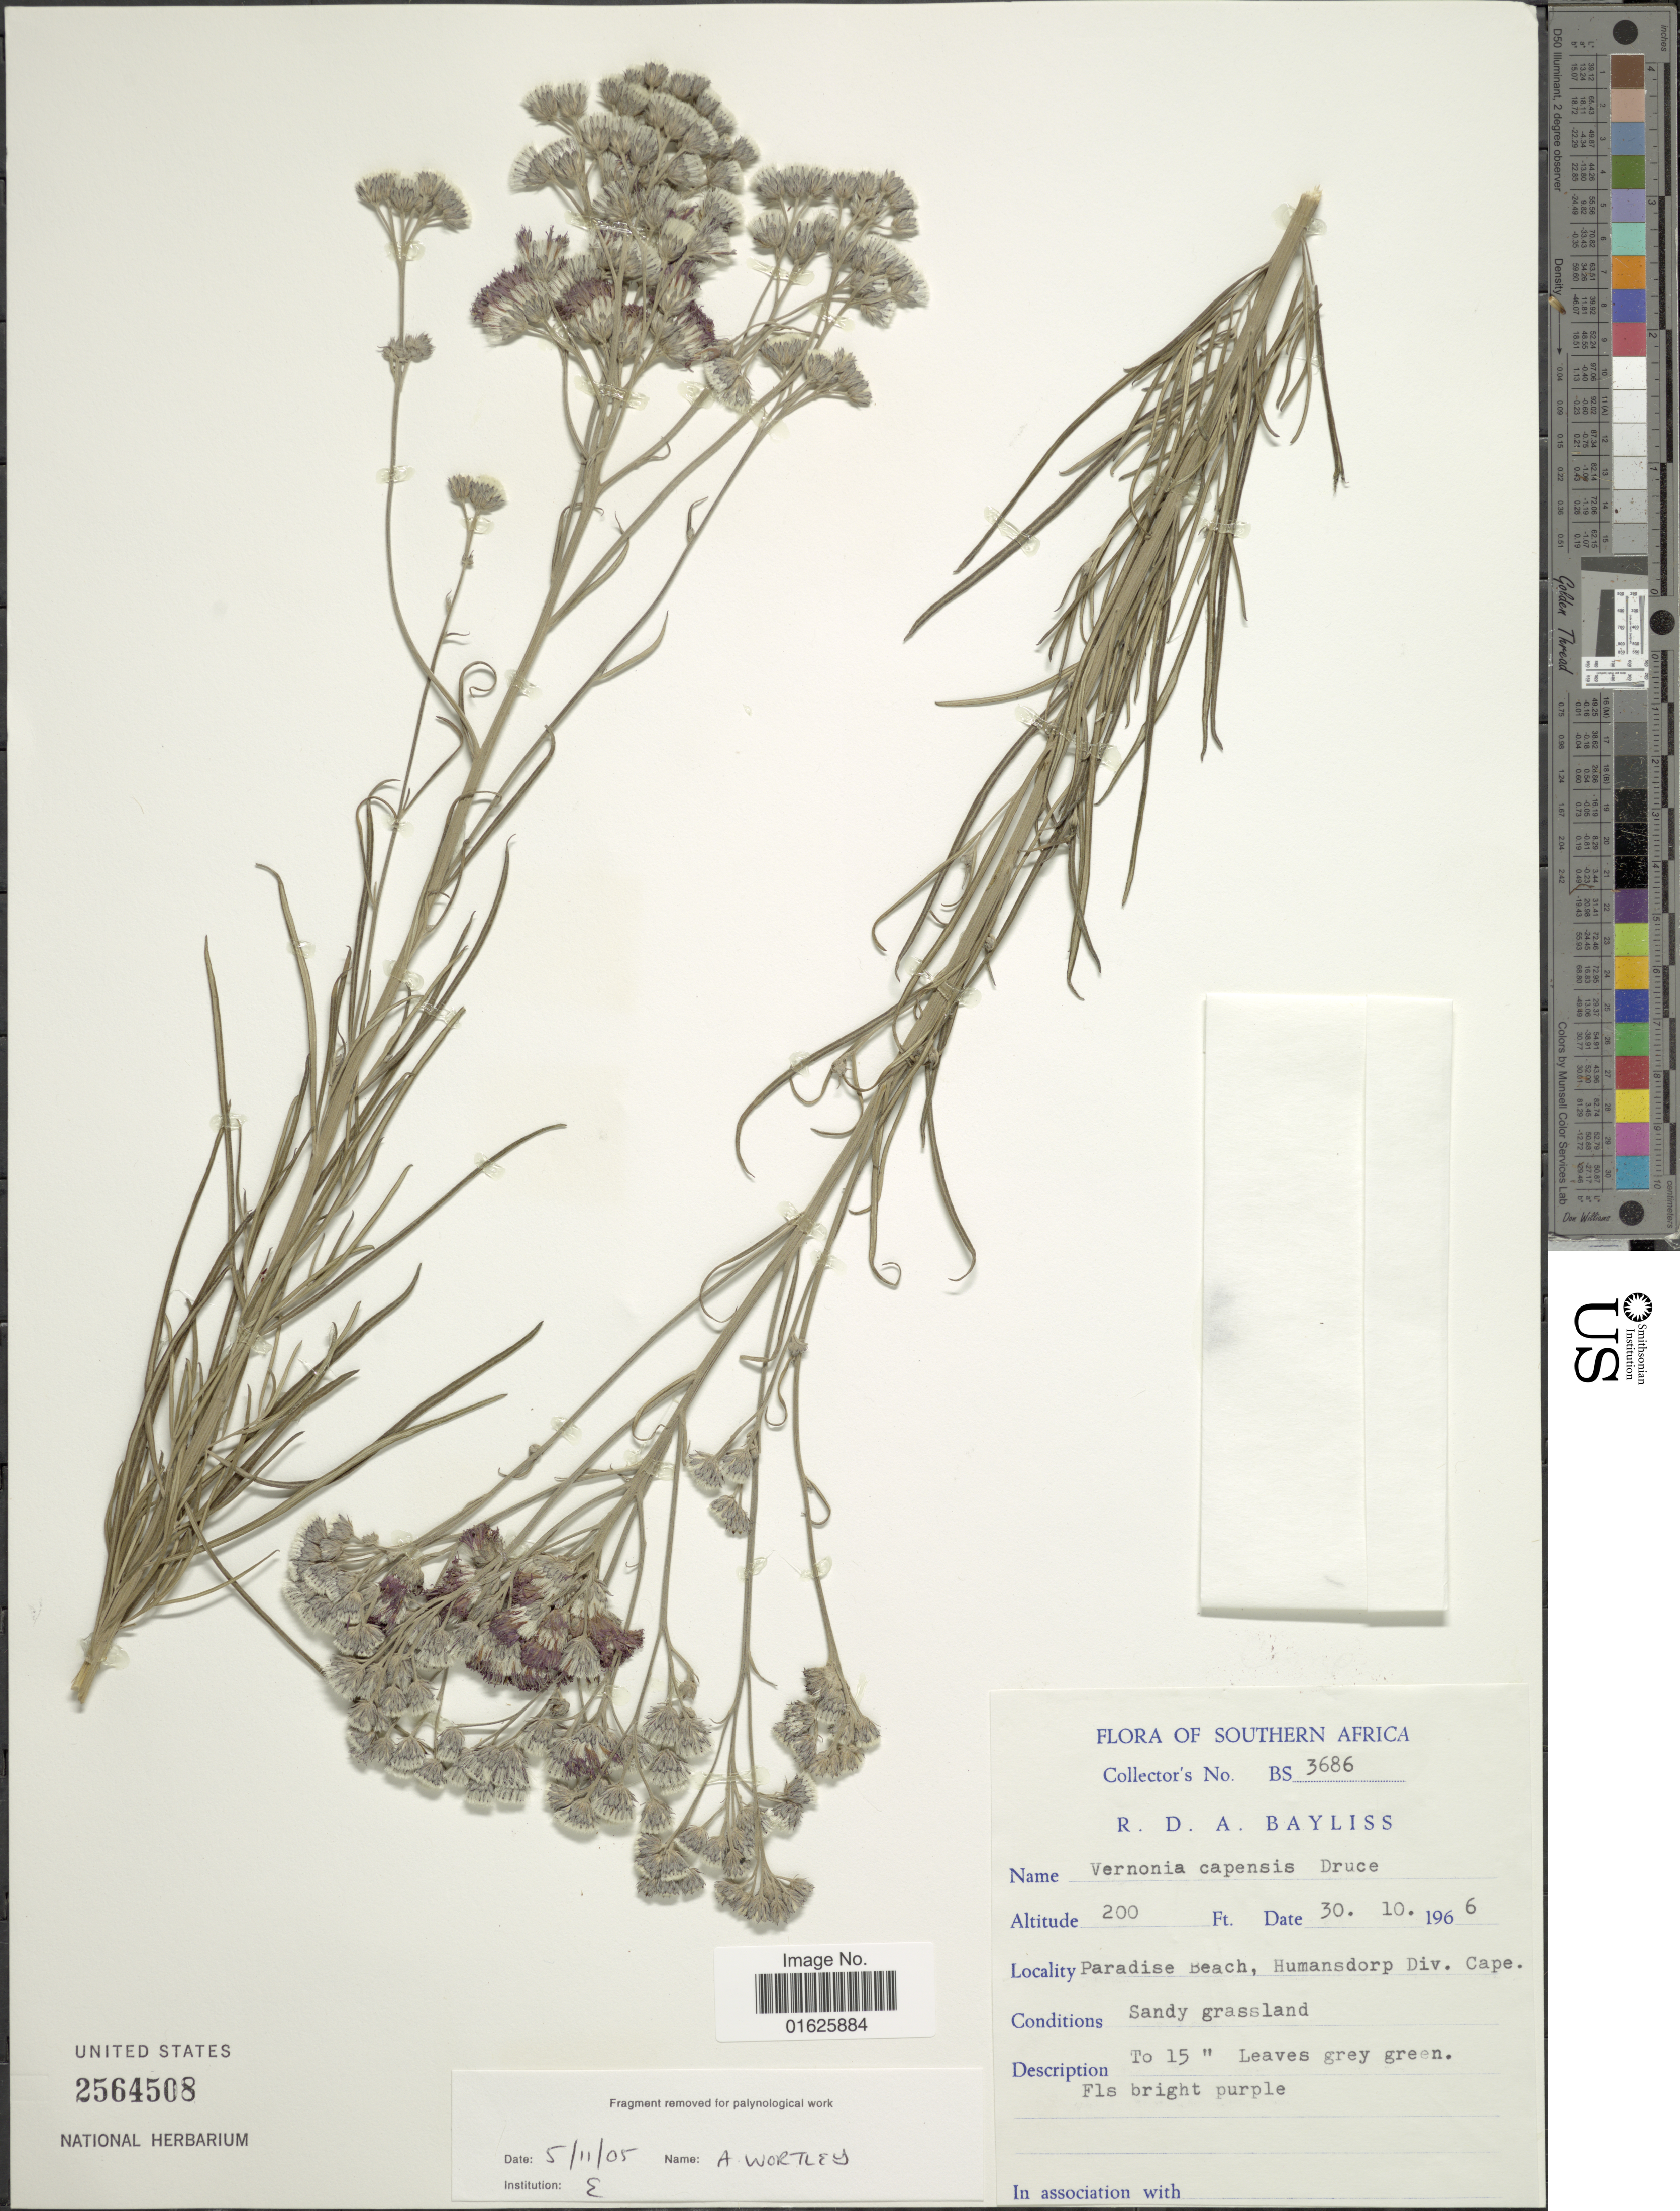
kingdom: Plantae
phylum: Tracheophyta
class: Magnoliopsida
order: Asterales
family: Asteraceae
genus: Hilliardiella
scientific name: Hilliardiella pinifolia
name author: (Less.) H. Rob.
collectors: R. Bayliss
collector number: BS 3686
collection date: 1966-10-30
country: South Africa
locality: Southern Africa, Paradise Beach, Humansdorp Div Cape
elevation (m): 61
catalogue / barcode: US 2564508